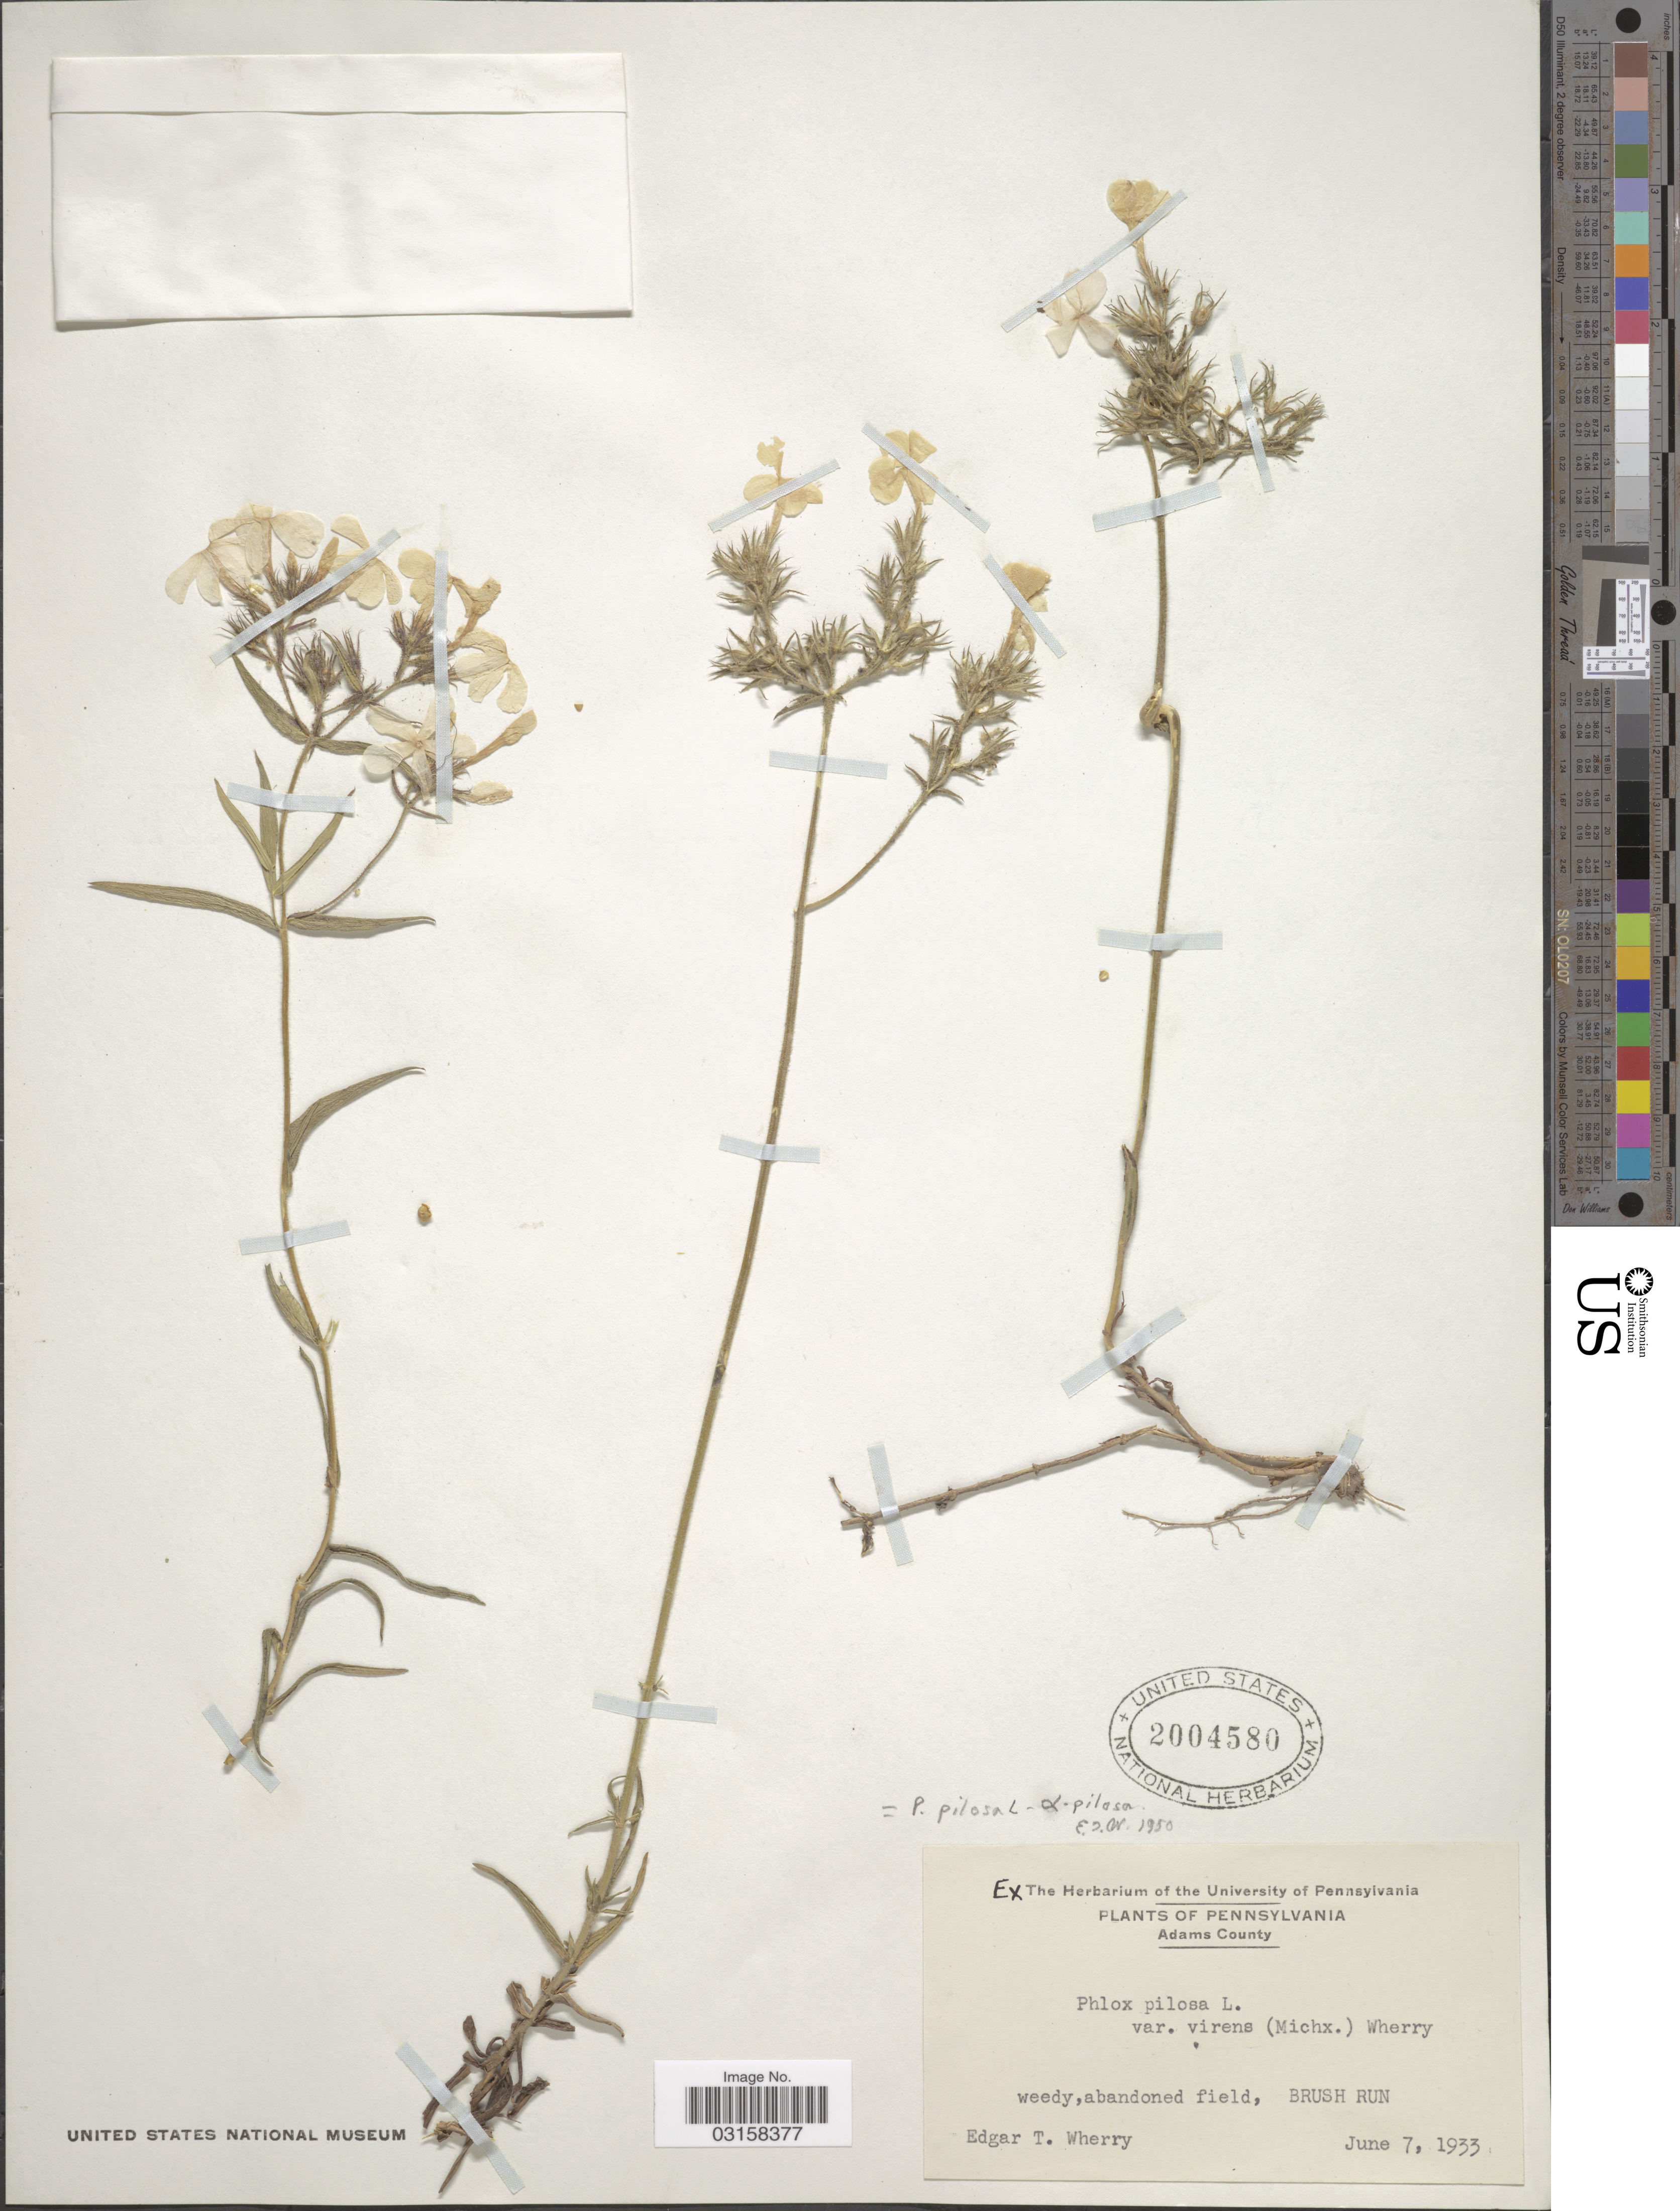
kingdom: Plantae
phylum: Tracheophyta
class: Magnoliopsida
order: Ericales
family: Polemoniaceae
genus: Phlox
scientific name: Phlox pilosa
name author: L.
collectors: E. T. Wherry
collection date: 1933-06-07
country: United States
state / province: Pennsylvania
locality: Adams County. Brush Run.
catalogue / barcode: US 2004580